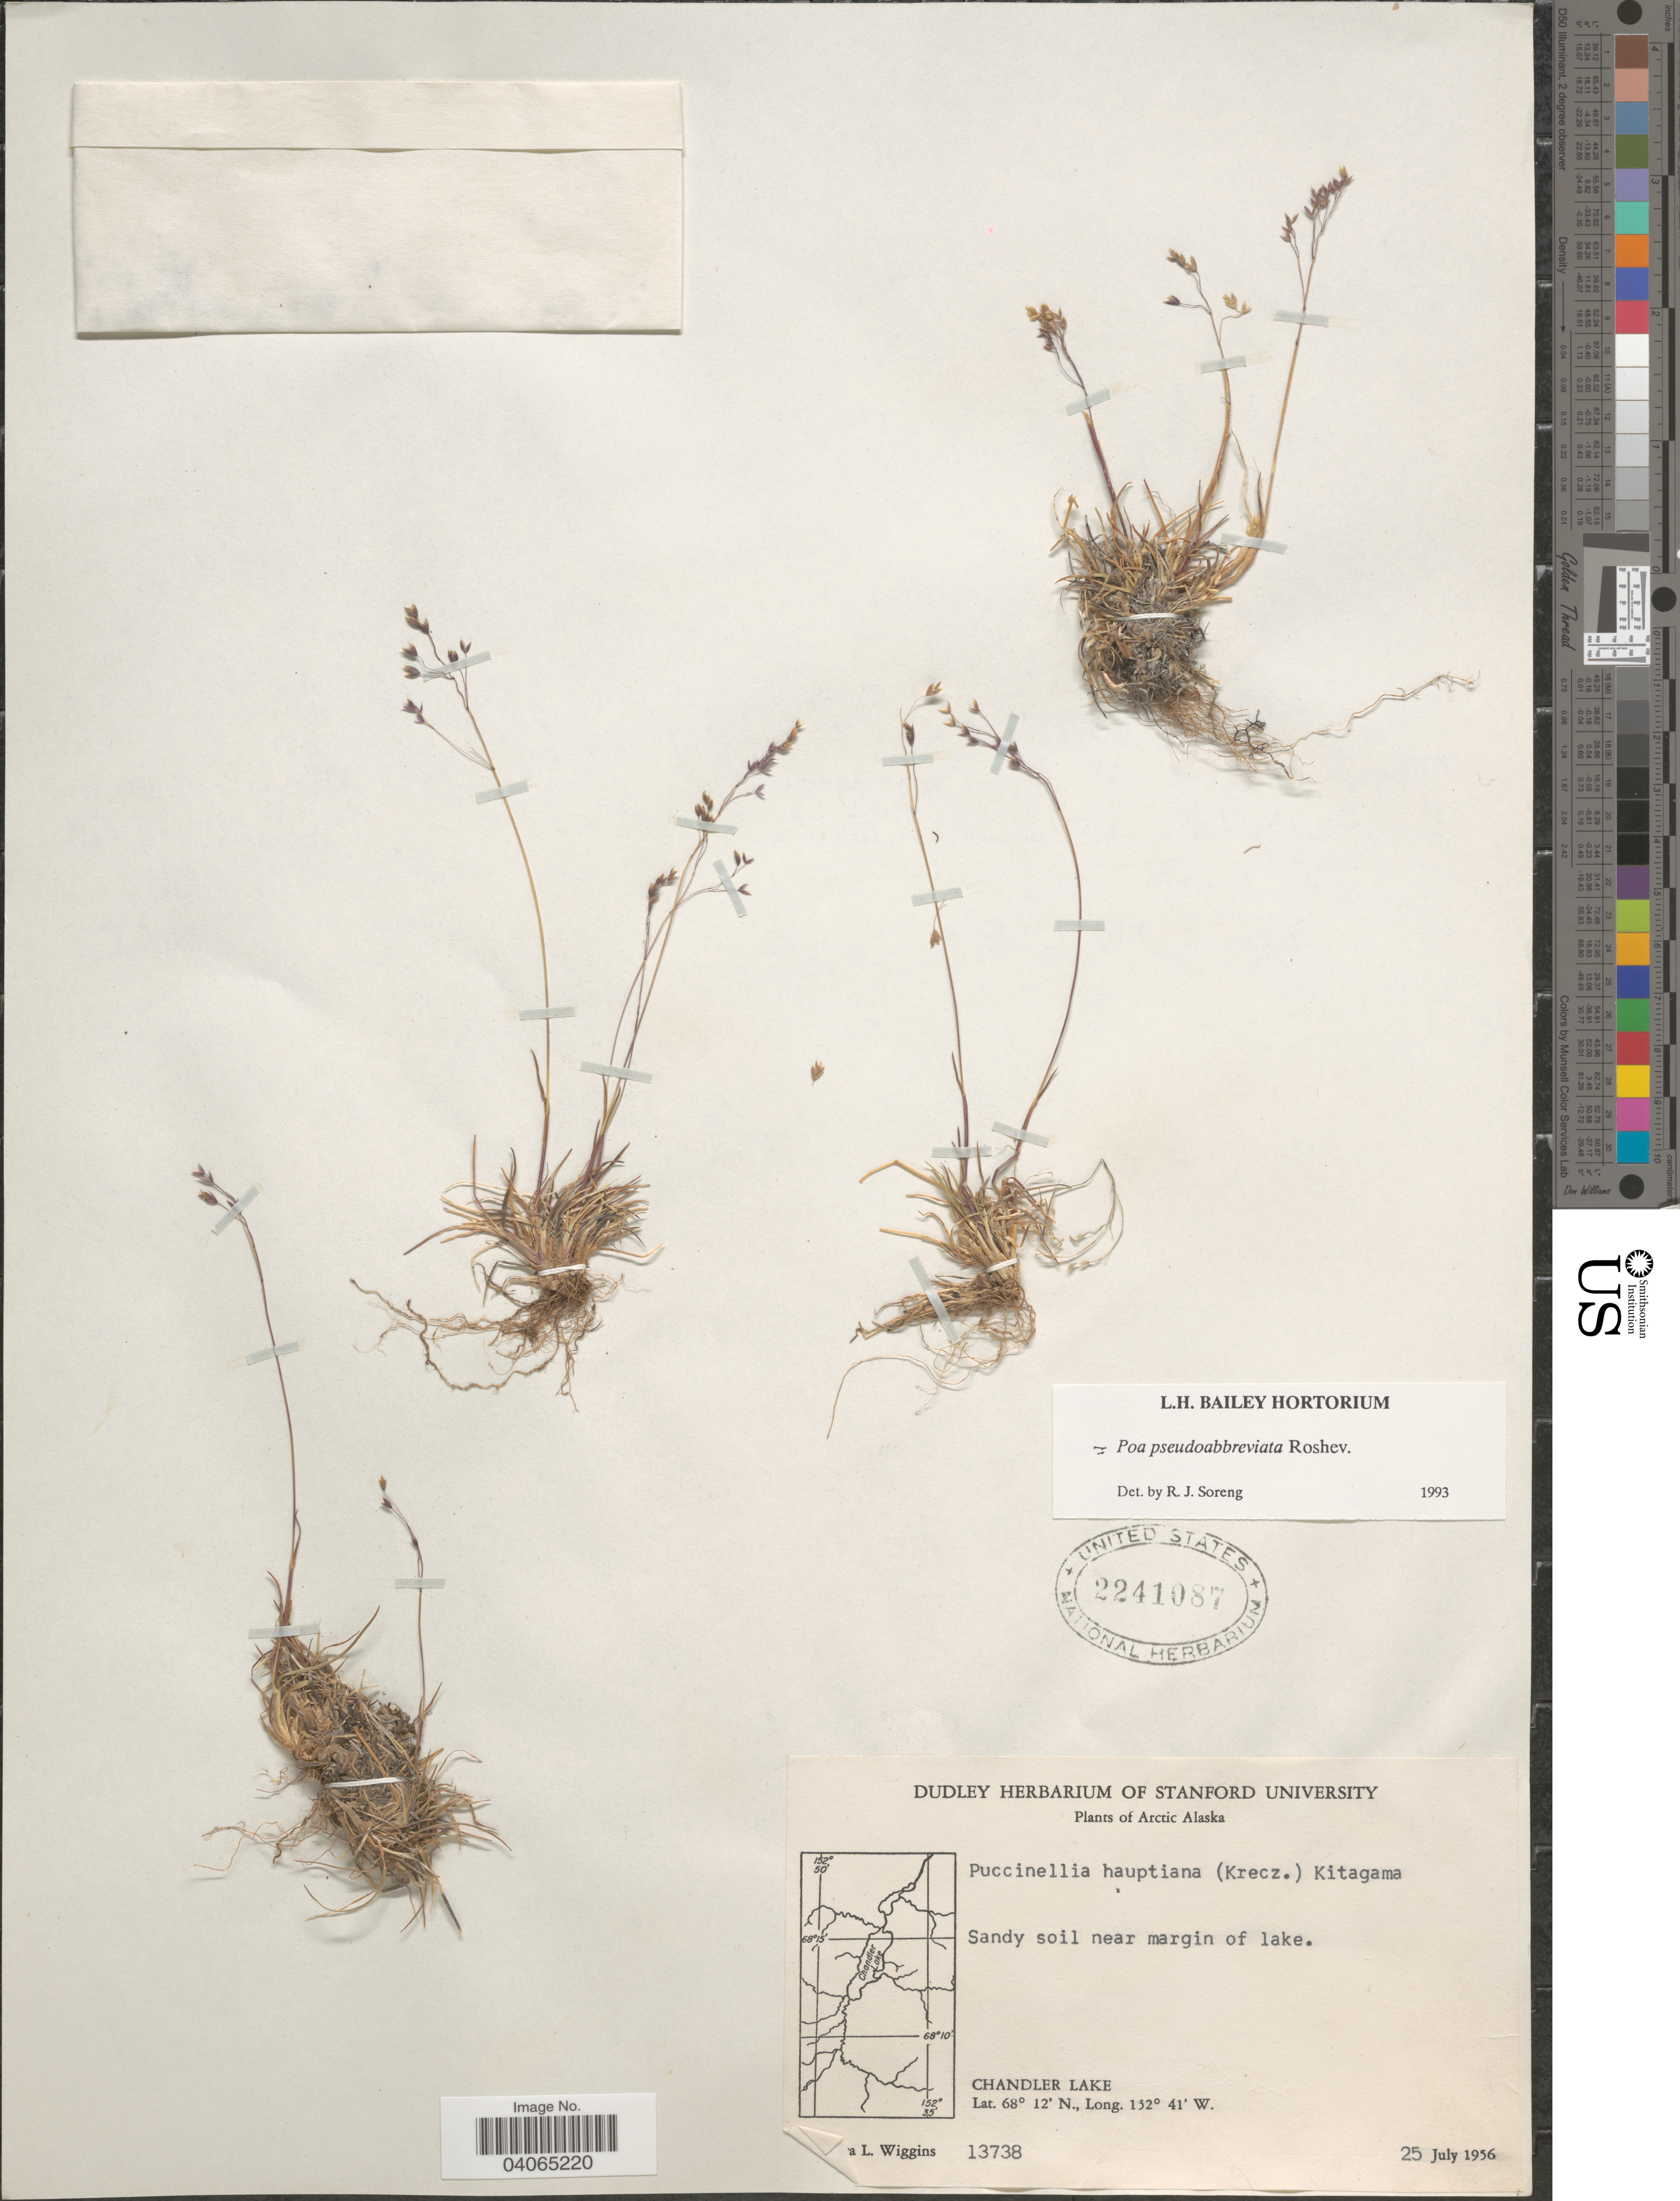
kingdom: Plantae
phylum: Tracheophyta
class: Liliopsida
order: Poales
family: Poaceae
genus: Poa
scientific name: Poa pseudoabbreviata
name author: Roshev.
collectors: I. L. Wiggins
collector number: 13738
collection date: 1956-07-25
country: United States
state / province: Alaska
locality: Arctic Alaska. Sandy soil near margin of lake. Chandler Lake.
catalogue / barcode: US 2241087